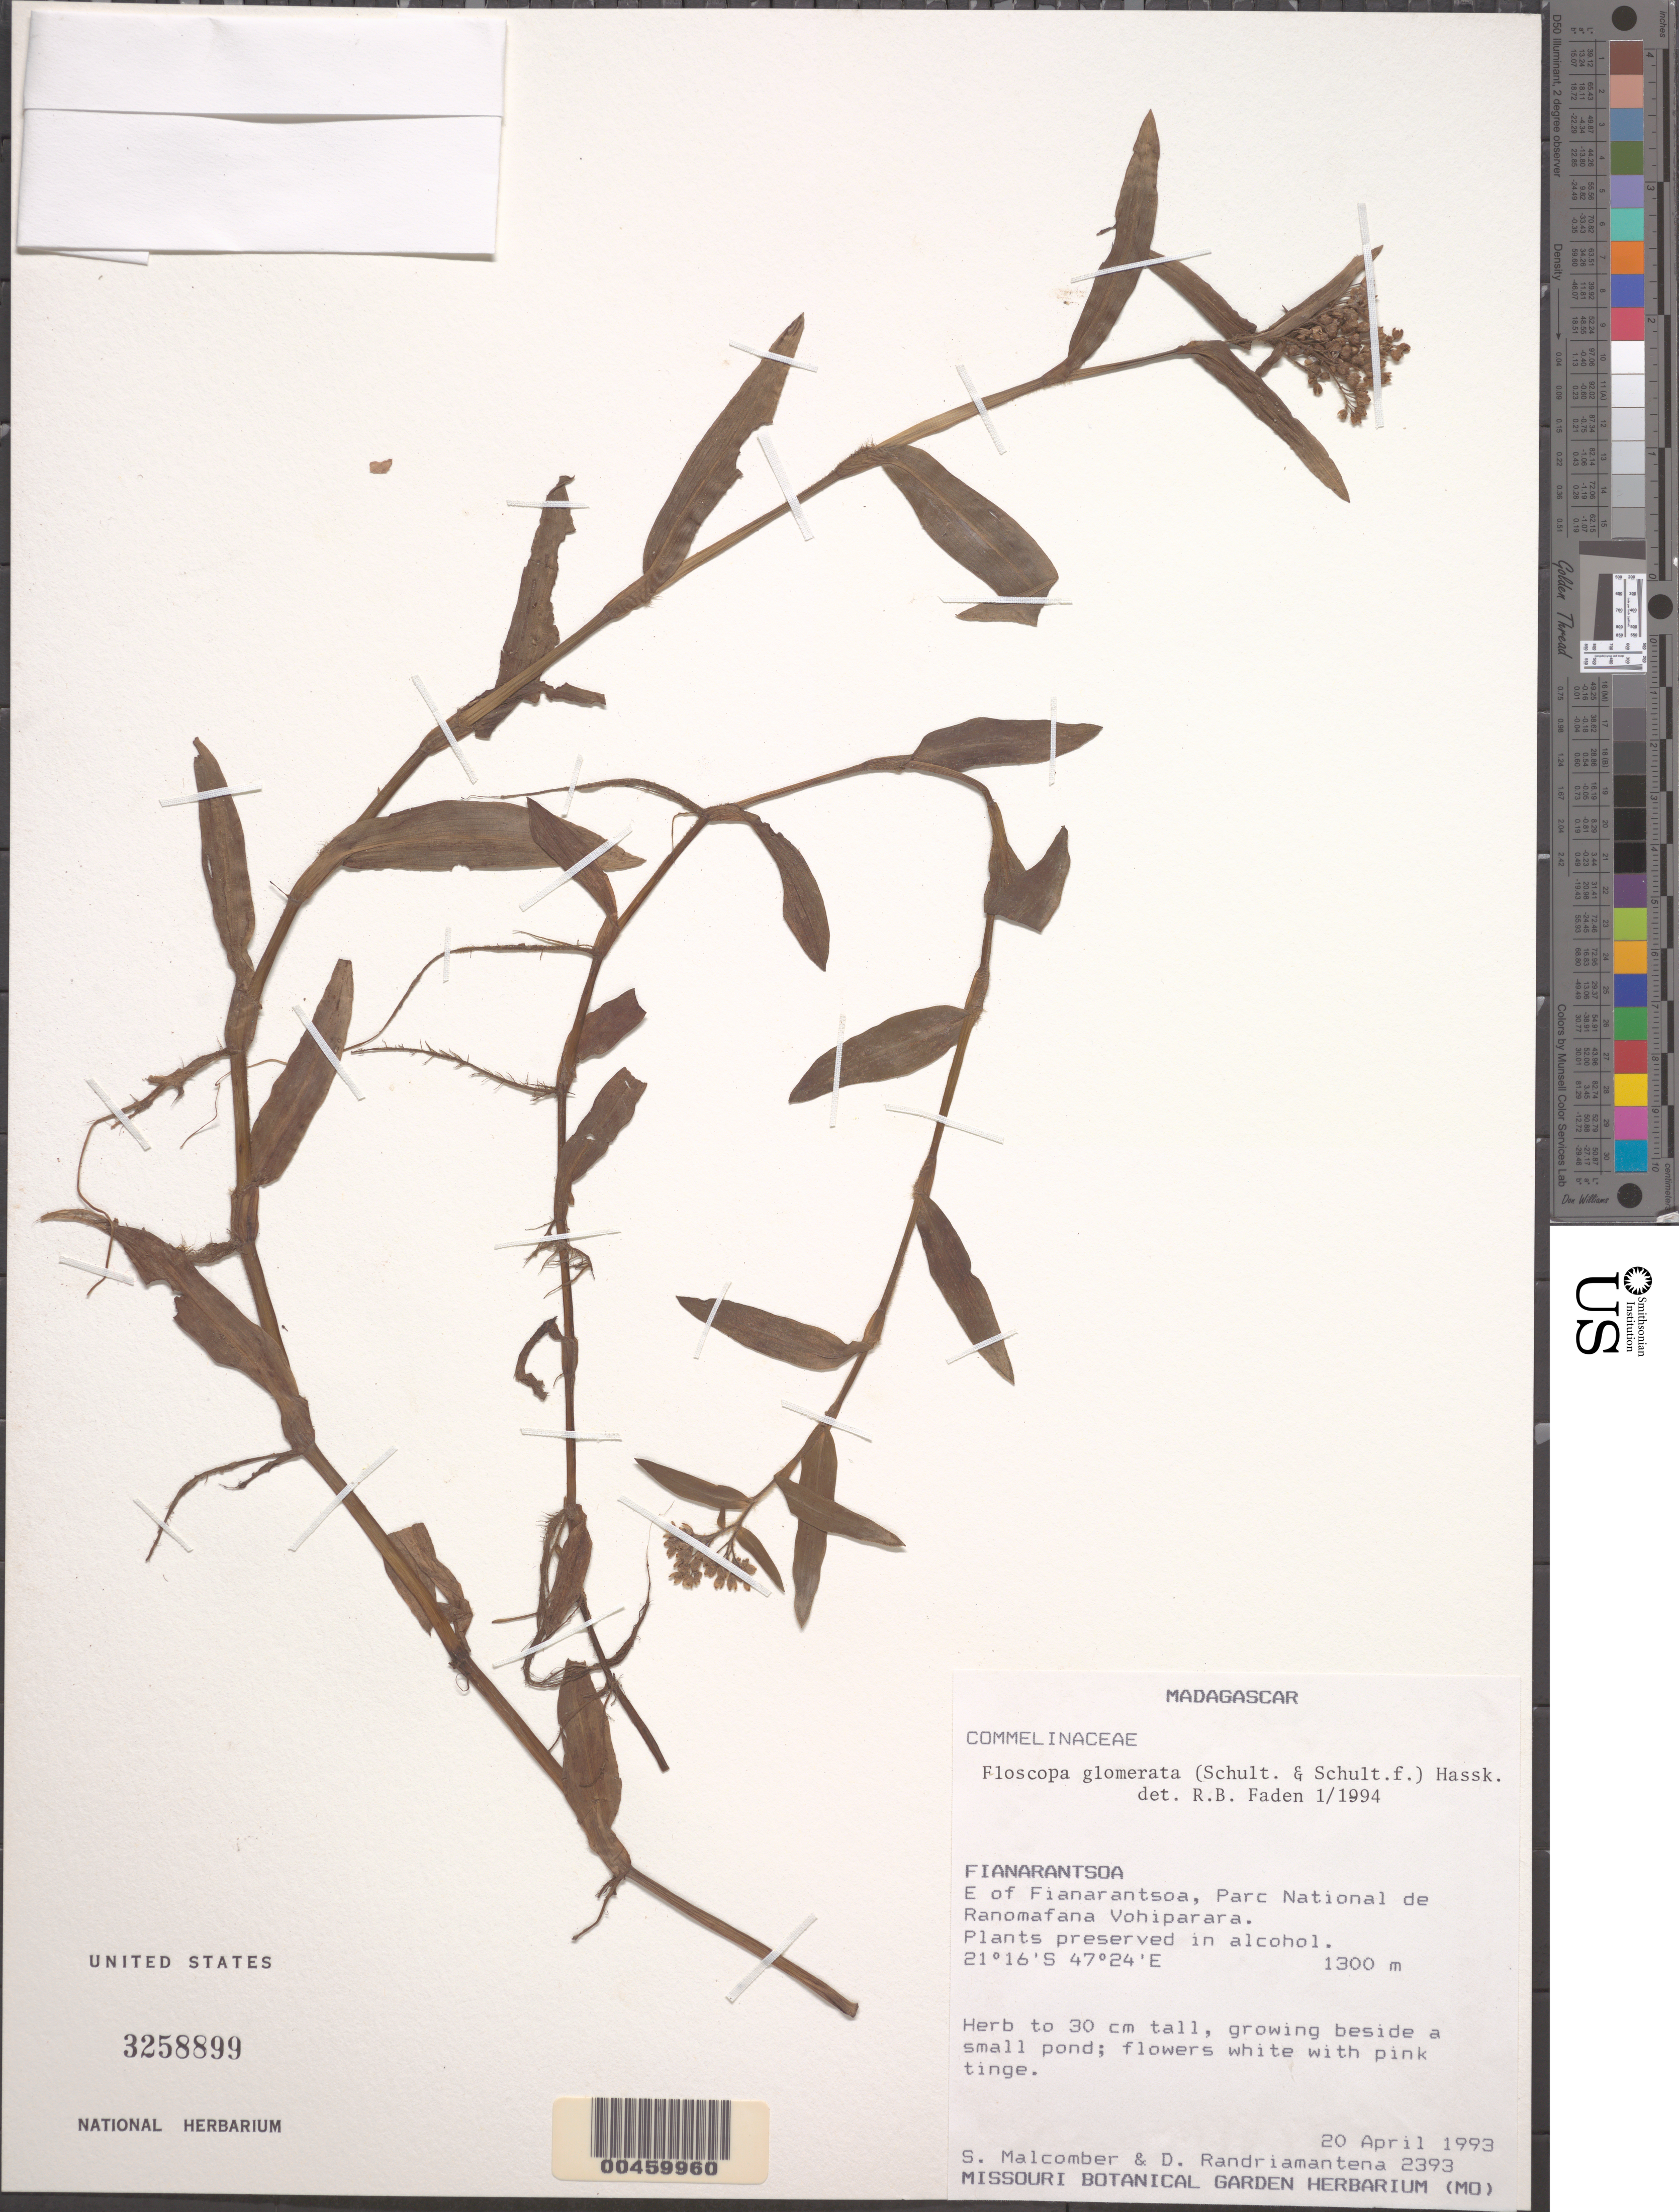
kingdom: Plantae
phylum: Tracheophyta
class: Liliopsida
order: Commelinales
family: Commelinaceae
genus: Floscopa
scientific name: Floscopa glomerata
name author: (Willd. ex Schult. & Schult. f.) Hassk.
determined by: Faden, Robert B., (US), Smithsonian Institution - National Museum of Natural History (UNITED STATES)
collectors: S. T. Malcomber & D. Randriamantena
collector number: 2393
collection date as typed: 20 Apr 1993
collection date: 1993-04-20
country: Madagascar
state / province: Haute Matsiatra / Vatovavy Fitovinany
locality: E of fianarantsoaparc national de ranomafana vohiparara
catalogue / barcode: US 3258899